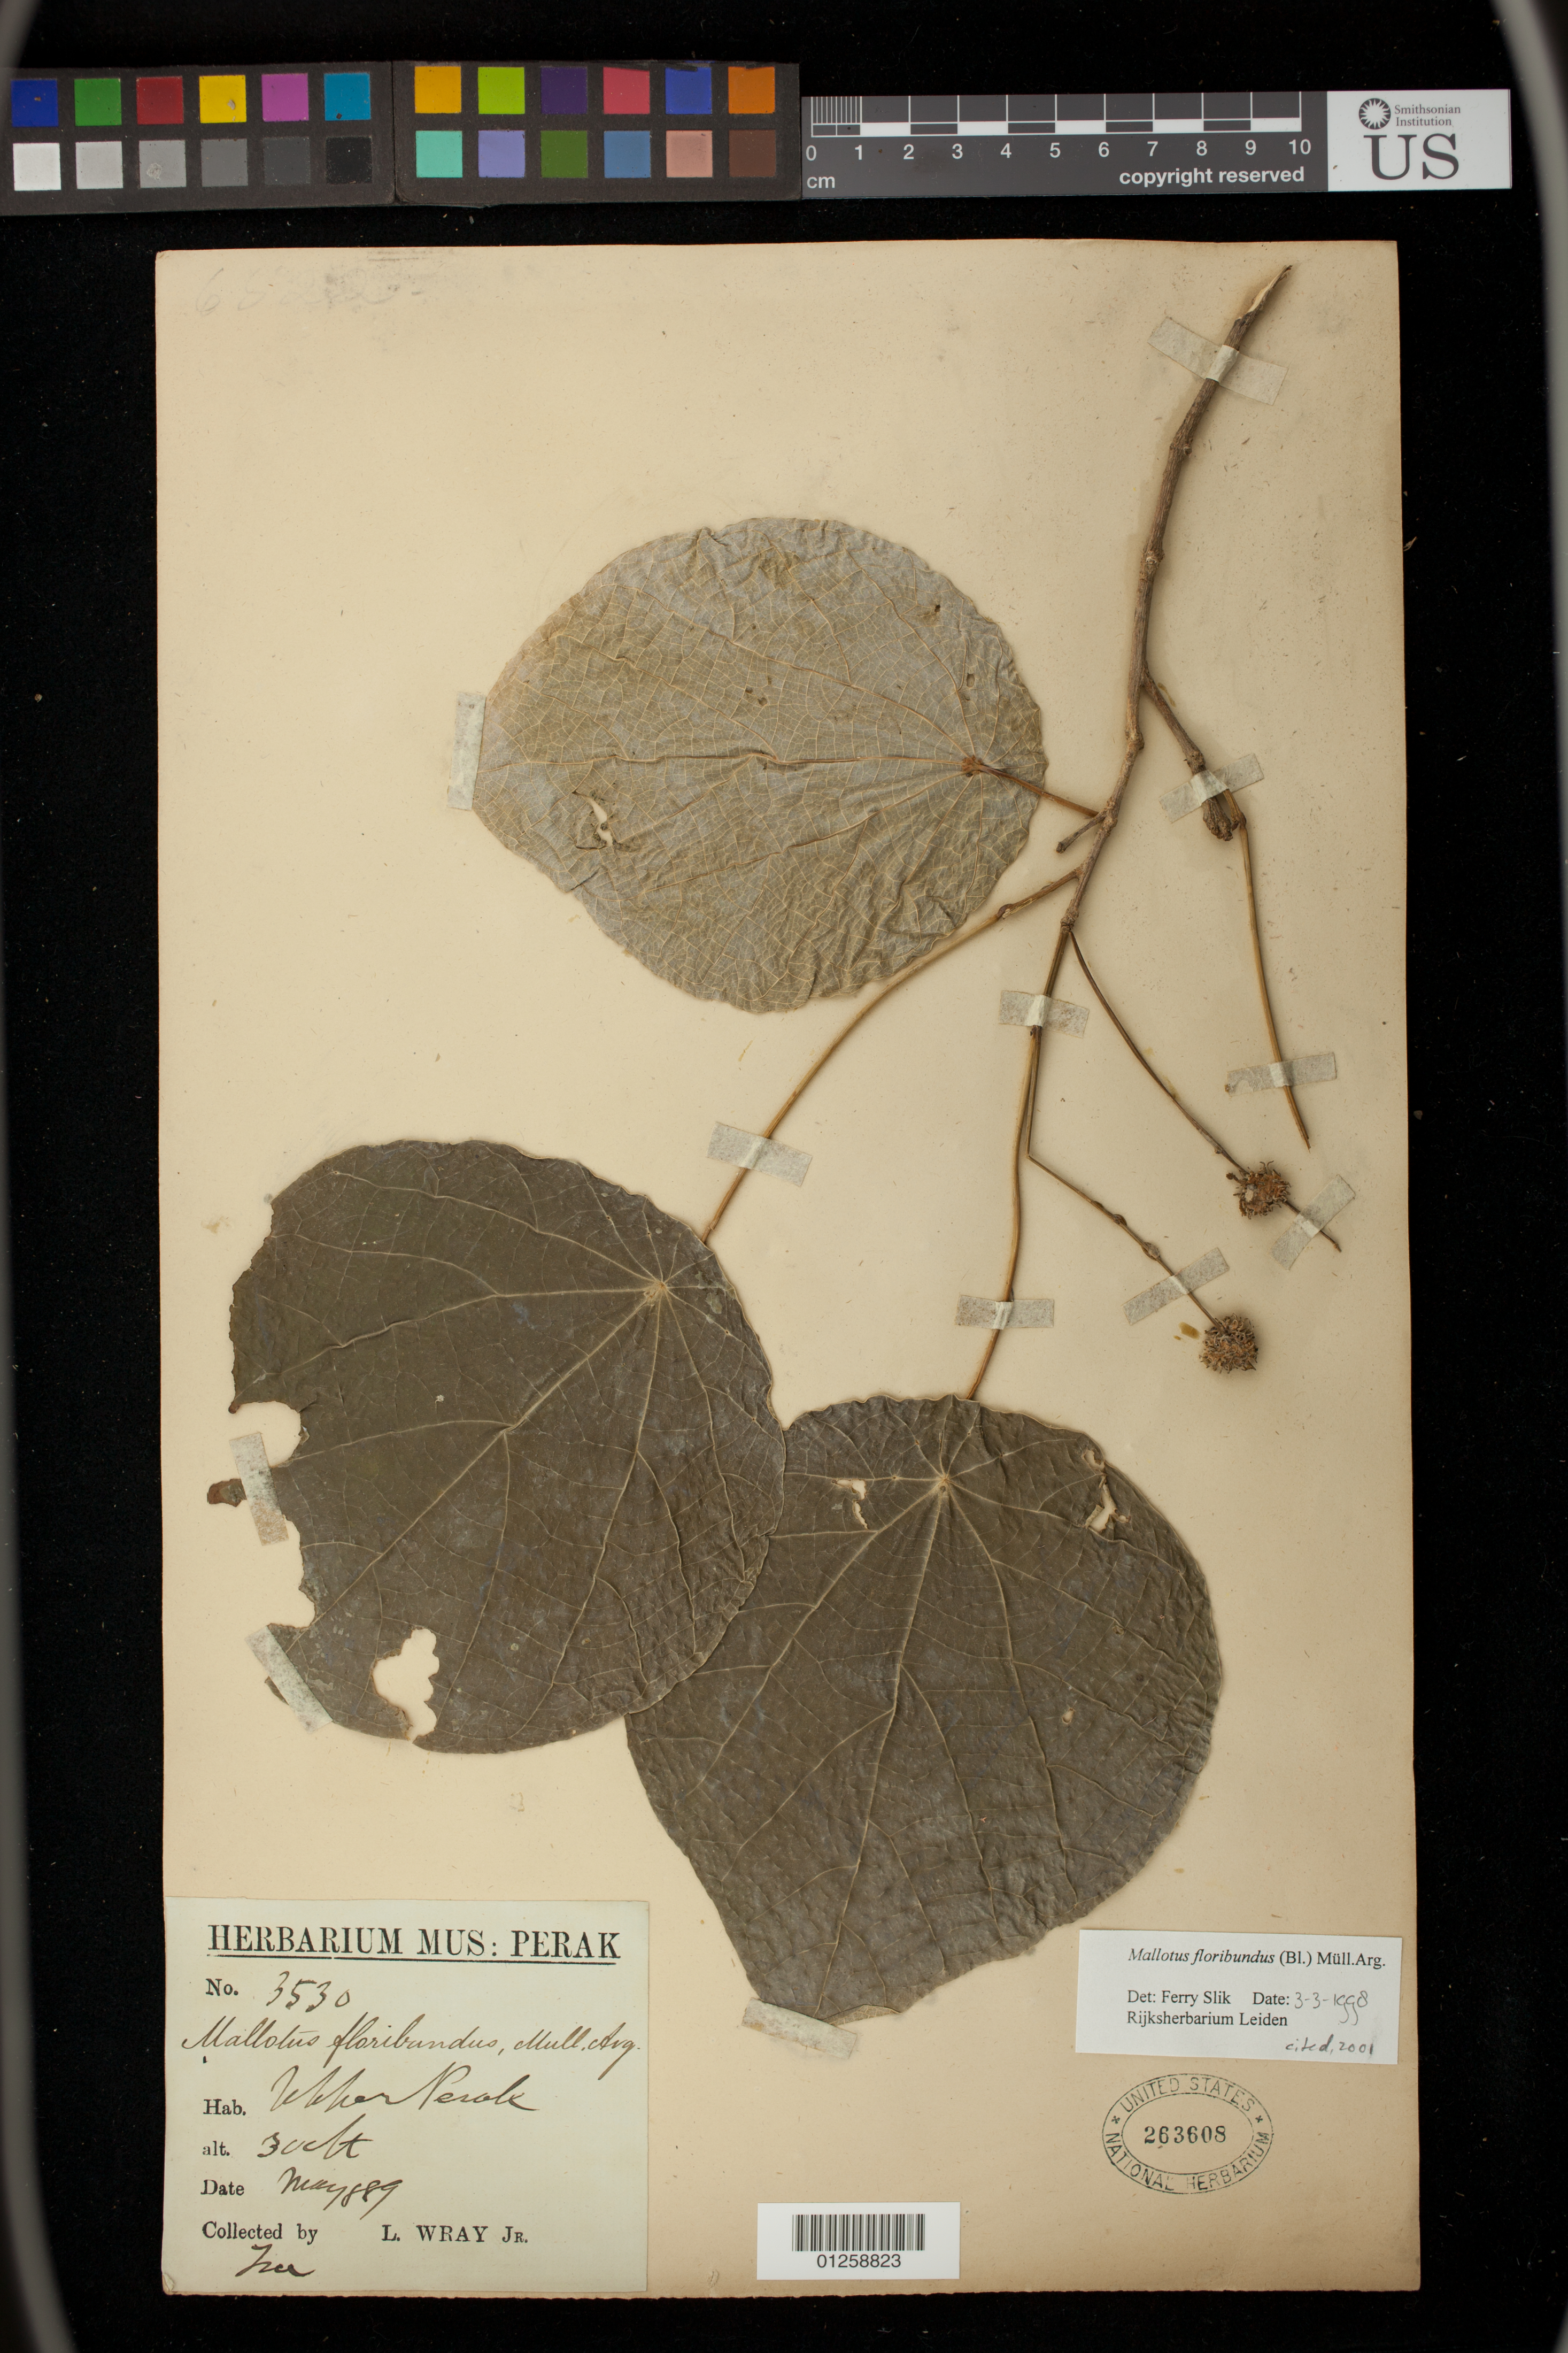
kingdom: Plantae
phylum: Tracheophyta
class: Magnoliopsida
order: Malpighiales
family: Euphorbiaceae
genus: Mallotus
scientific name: Mallotus floribundus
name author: (Blume) Müll. Arg.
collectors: L. Wray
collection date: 1889-05-01/1889-05-31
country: Malaysia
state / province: Perak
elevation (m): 9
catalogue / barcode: US 263608